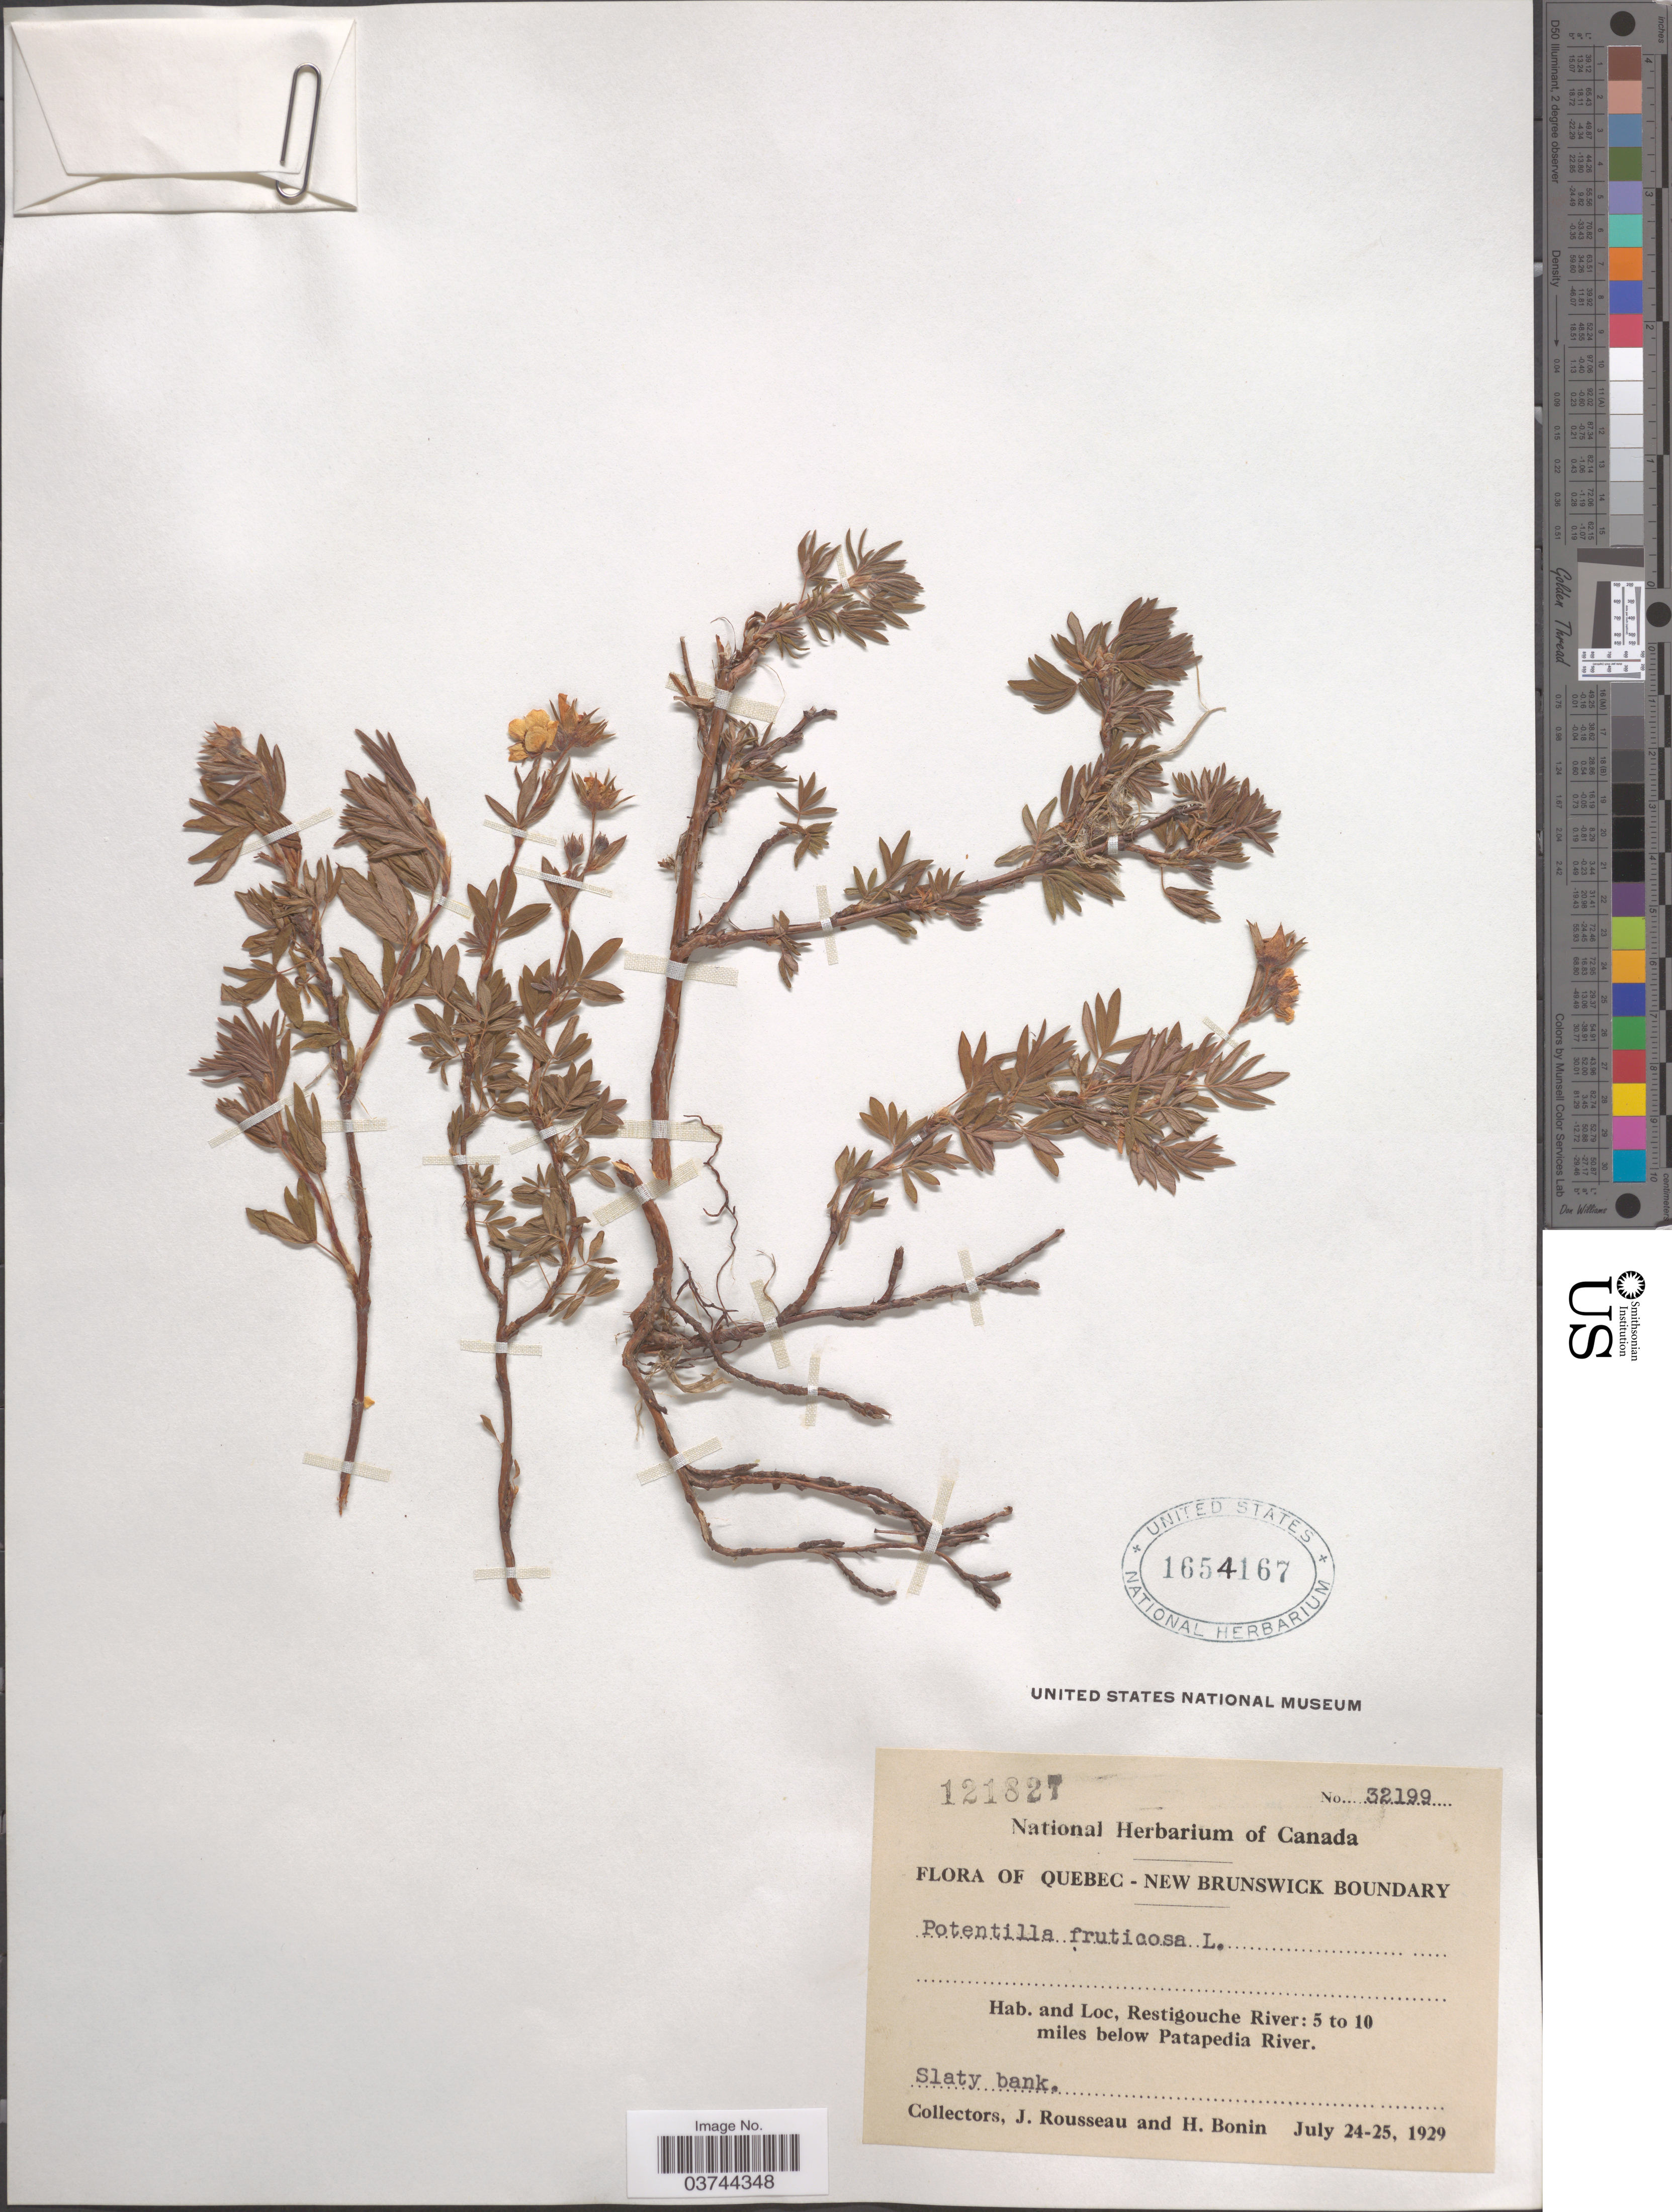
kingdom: Plantae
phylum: Tracheophyta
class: Magnoliopsida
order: Rosales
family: Rosaceae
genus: Dasiphora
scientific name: Dasiphora fruticosa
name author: (L.) Rydb.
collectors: J. Rousseau & H. Bonin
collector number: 32199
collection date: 1929-07-24/1929-07-25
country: Canada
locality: Quebec - New Brunswick Boundary. Restigouche River: 5 to 10 miles below Patapedia River.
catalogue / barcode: US 1654167